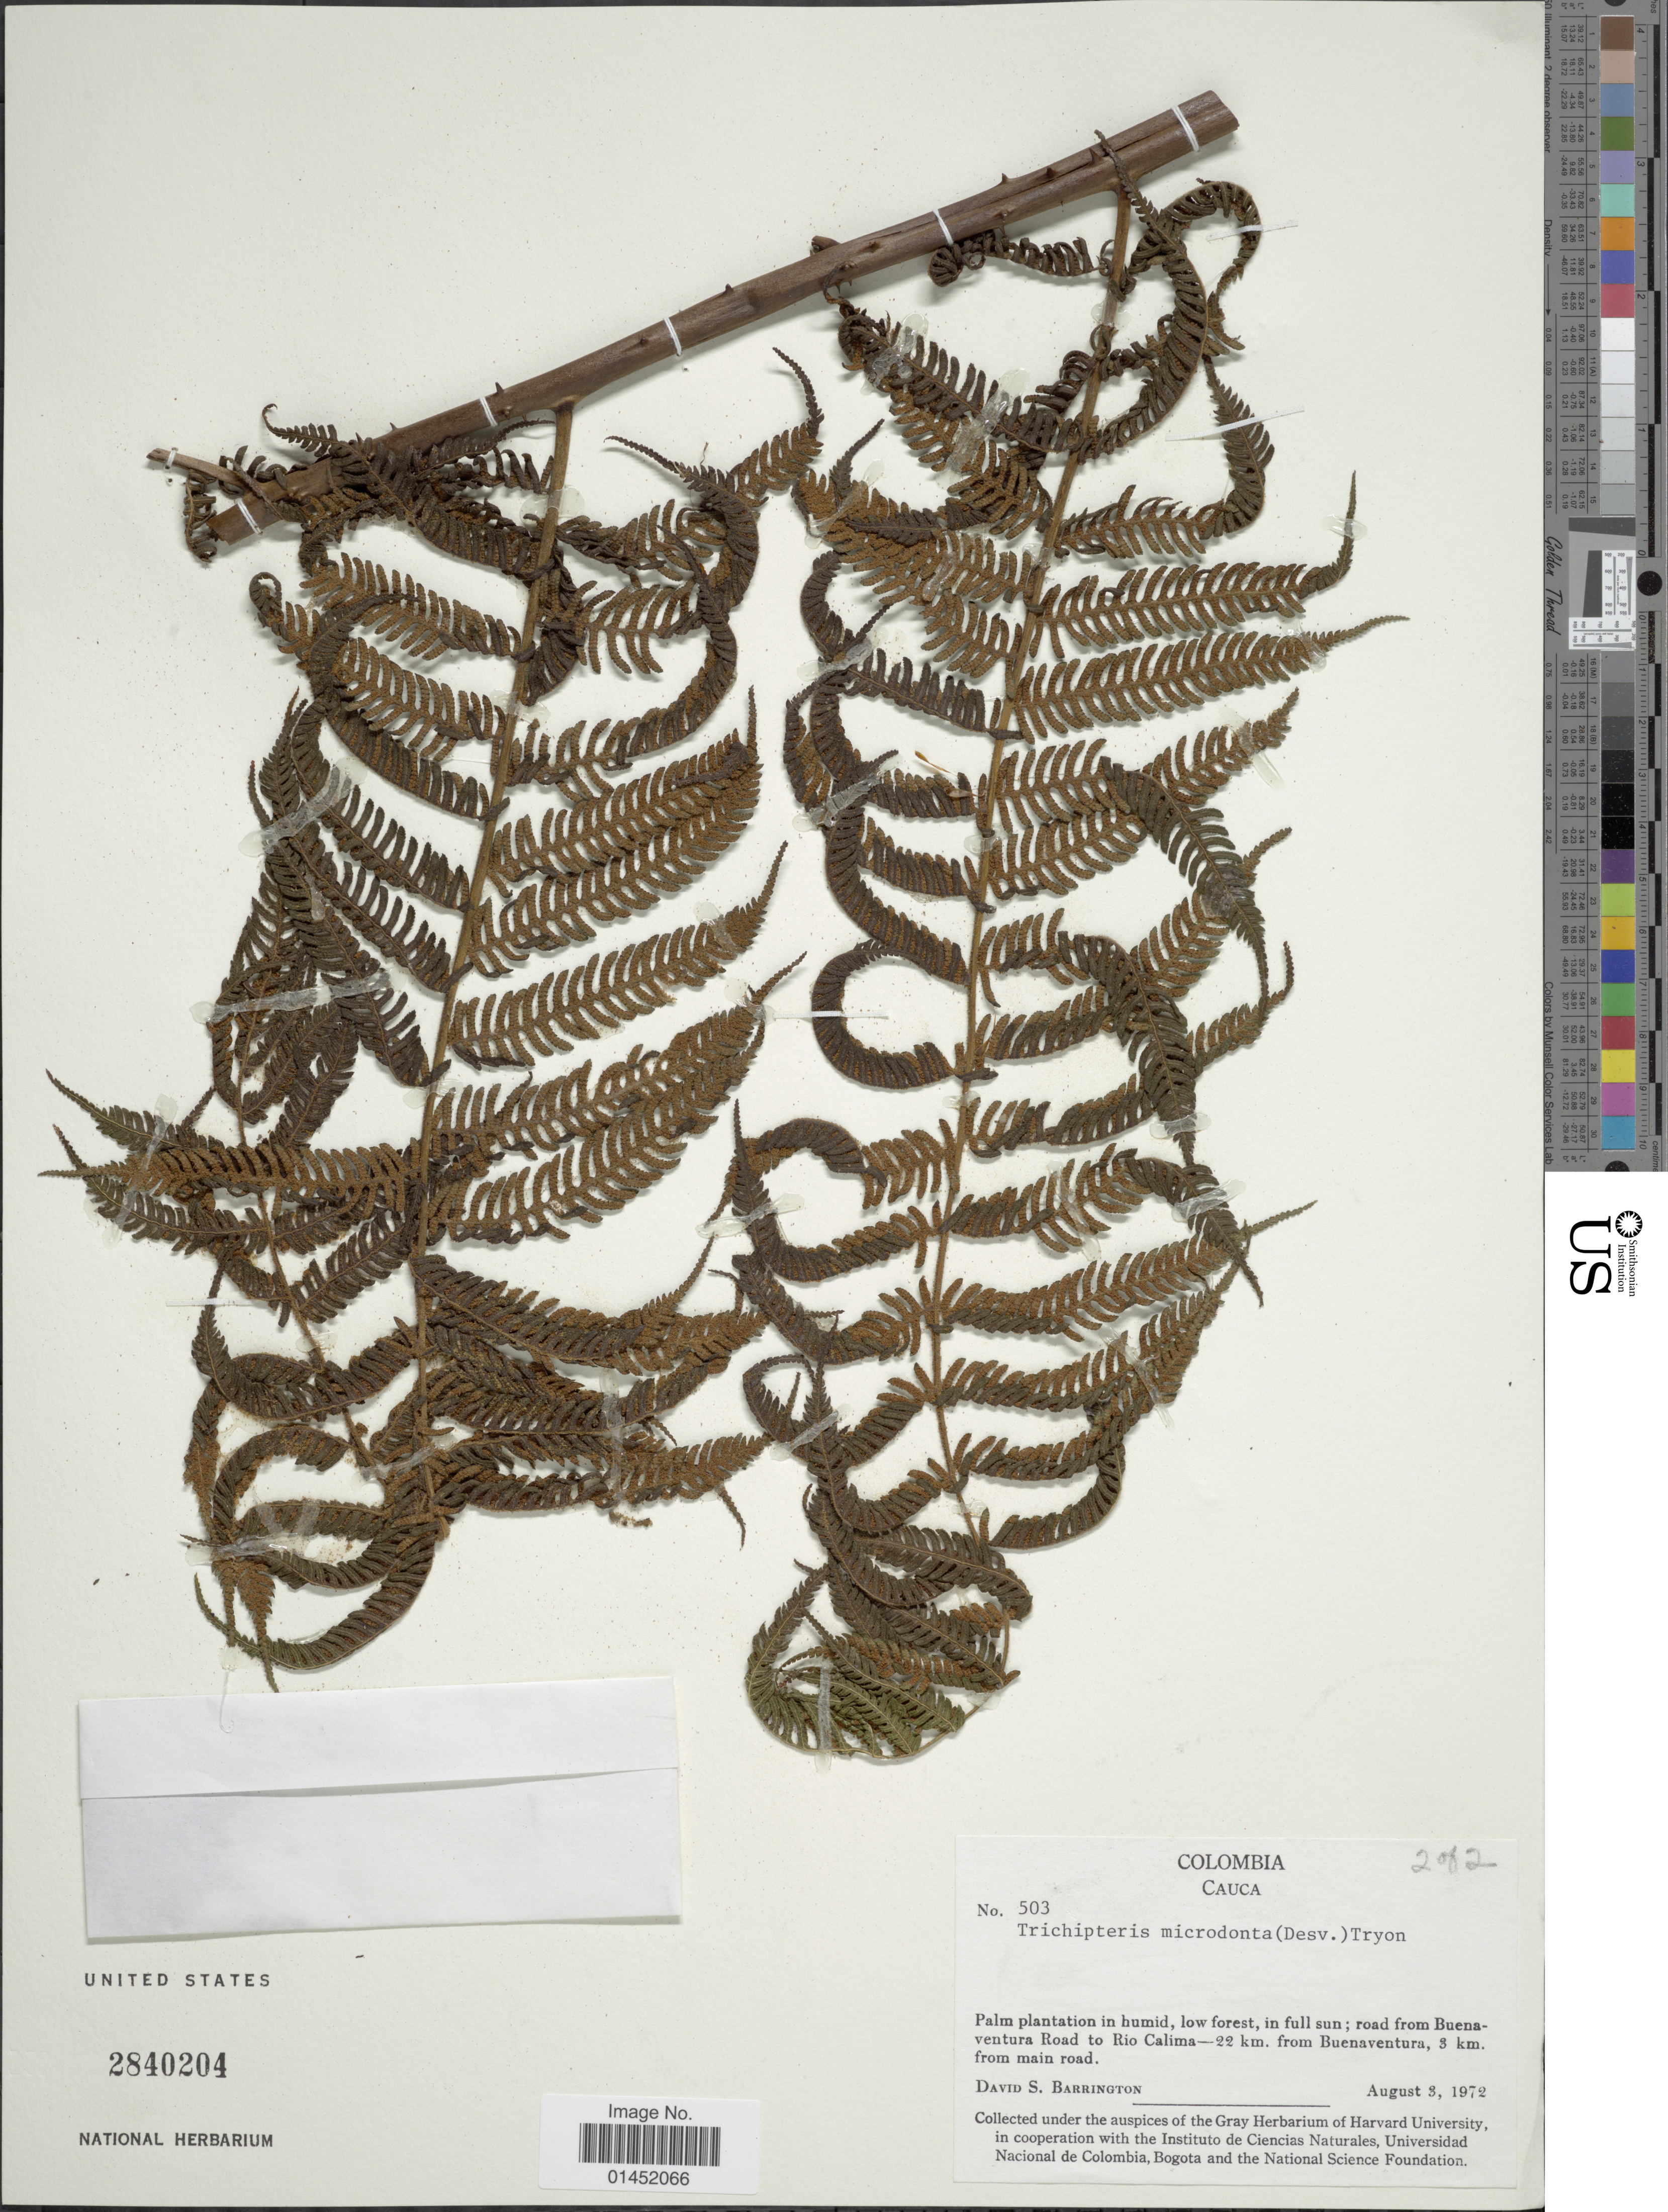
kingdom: Plantae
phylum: Tracheophyta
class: Polypodiopsida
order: Cyatheales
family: Cyatheaceae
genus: Cyathea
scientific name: Cyathea microdonta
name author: (Desv.) Domin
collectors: D. S. Barrington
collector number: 503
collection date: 1972-08-03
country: Colombia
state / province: Cauca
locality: Road from Buenaventura Road to Rio Calima-22 km from Buenaventura, 3 km from mainroad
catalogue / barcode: US 2840204